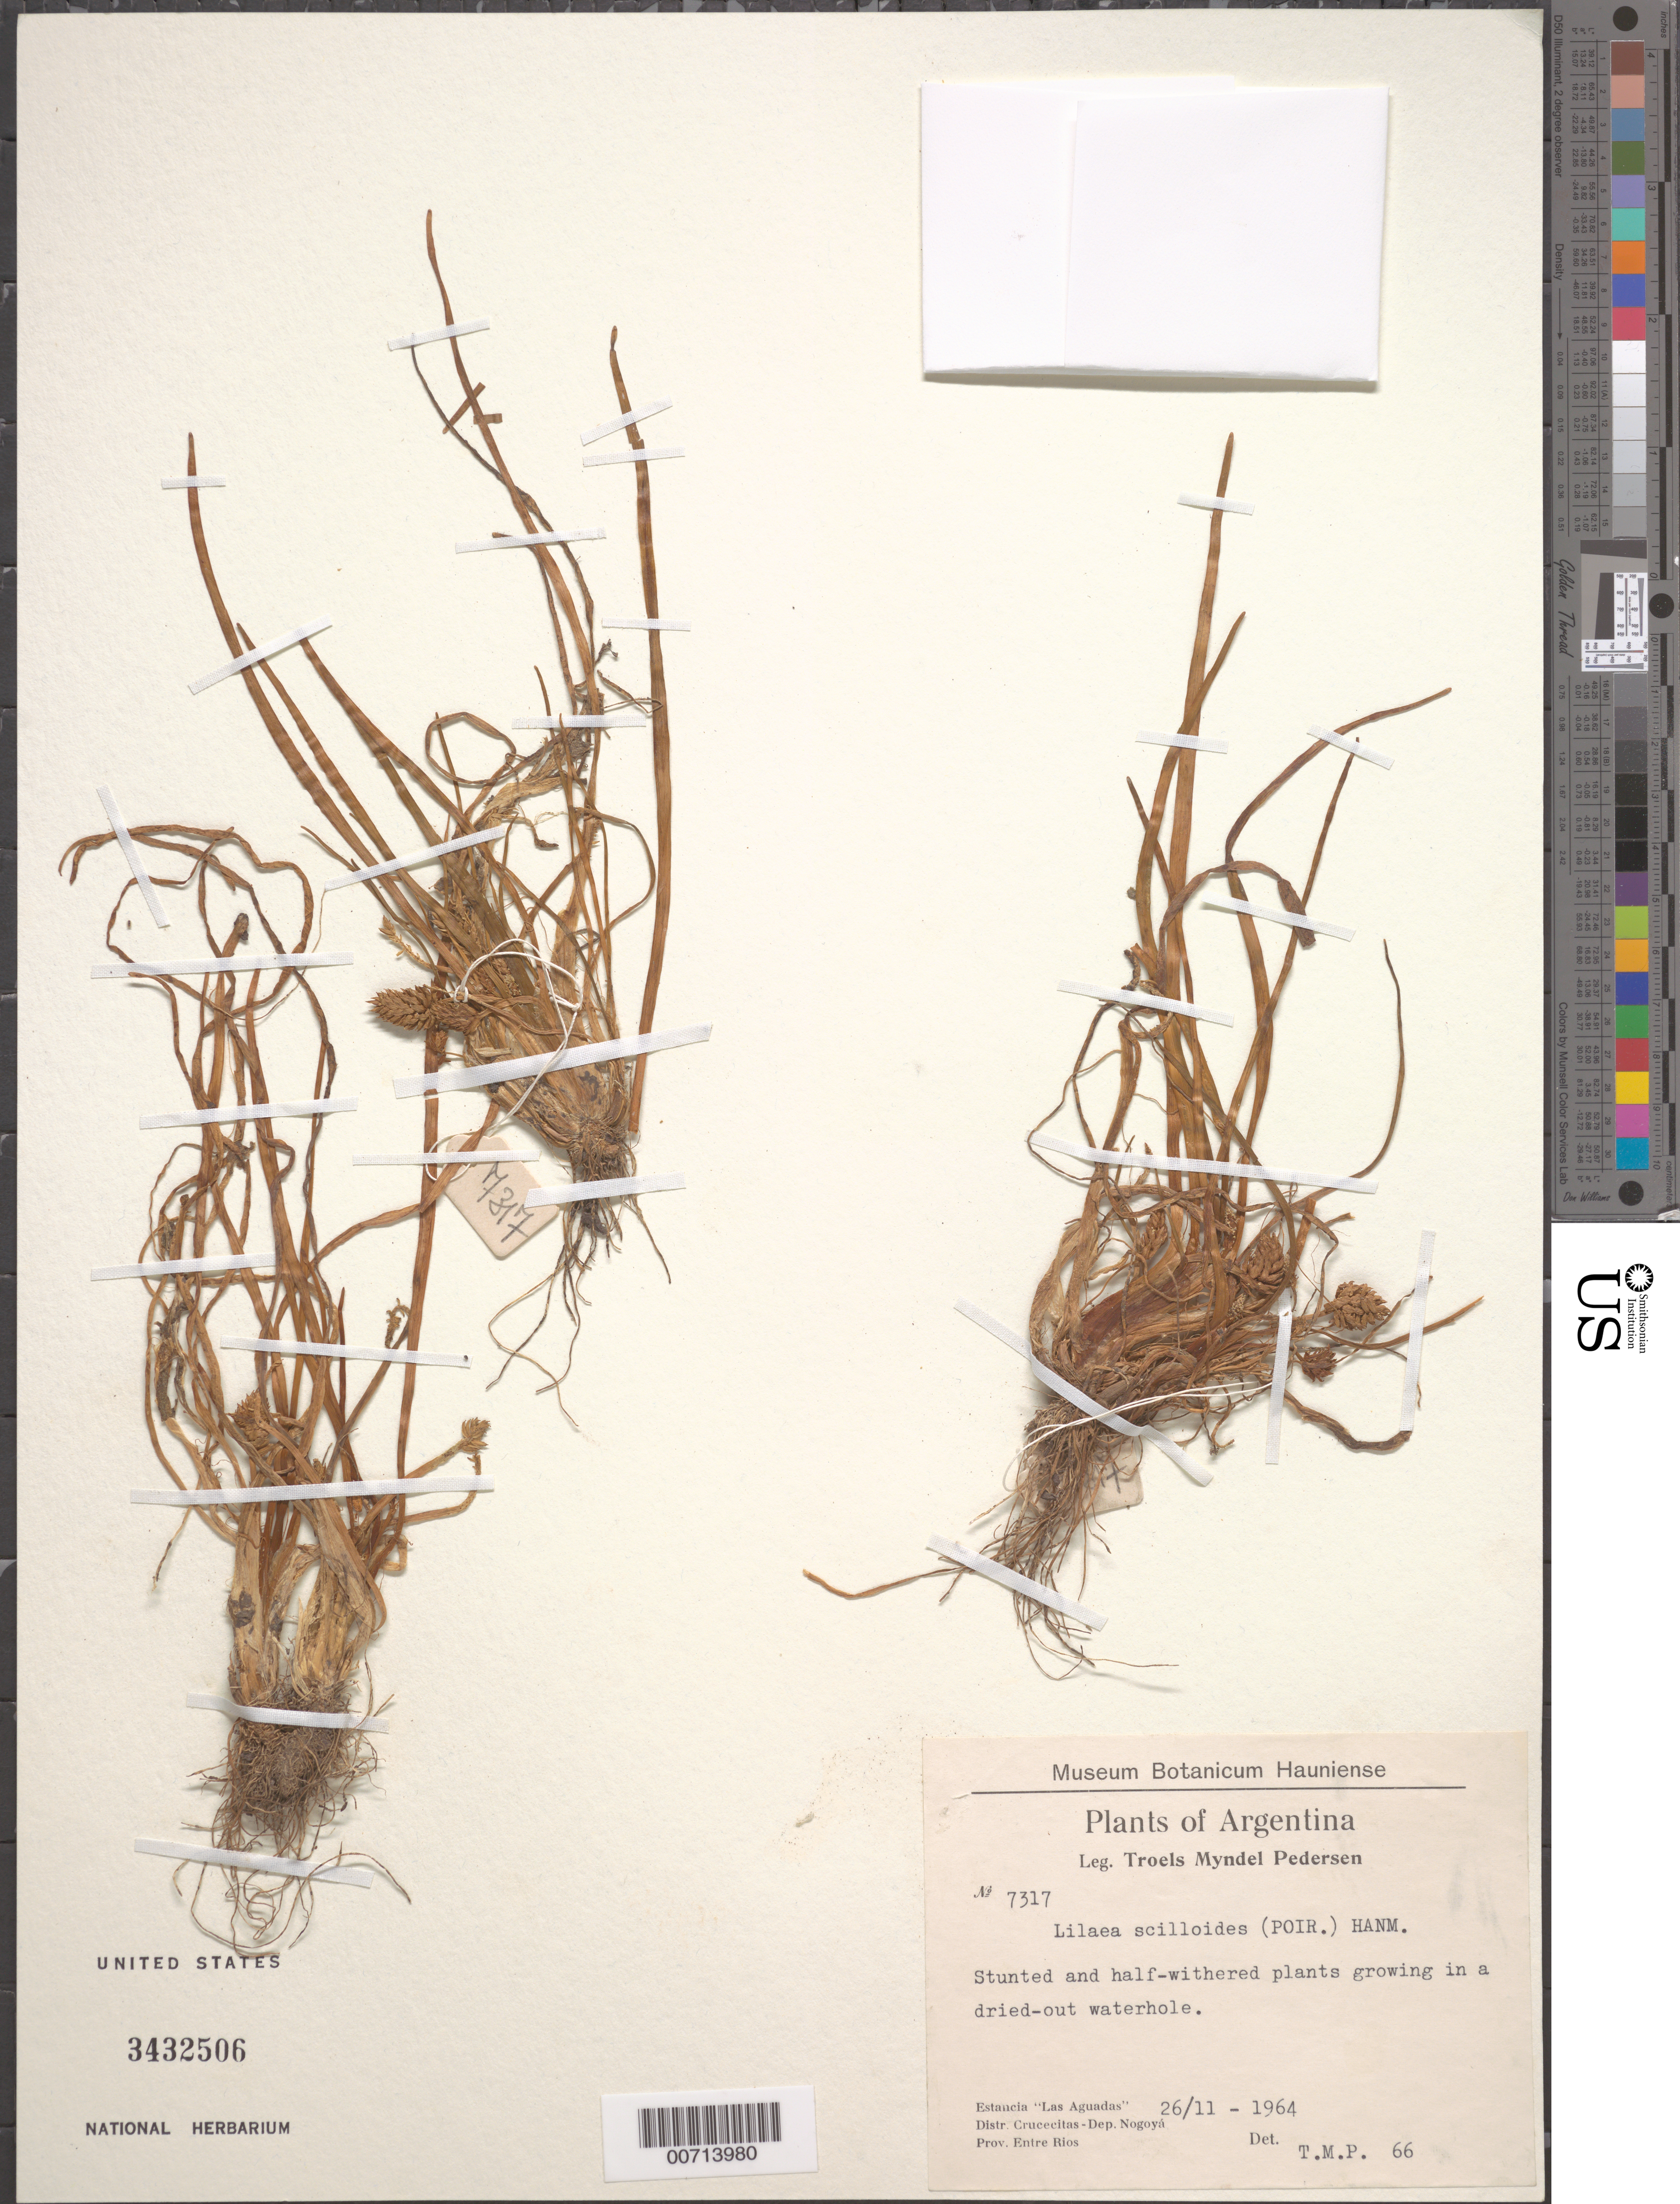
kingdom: Plantae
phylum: Tracheophyta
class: Liliopsida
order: Alismatales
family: Juncaginaceae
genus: Triglochin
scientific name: Triglochin scilloides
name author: (Poir.) Mering & Kadereit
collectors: T. M. Pedersen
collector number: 7317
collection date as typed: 26 Nov 1964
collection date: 1964-11-26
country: Argentina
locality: Rios, Nogoya, Crucecitas, las Aguadas.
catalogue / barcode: US 3432506